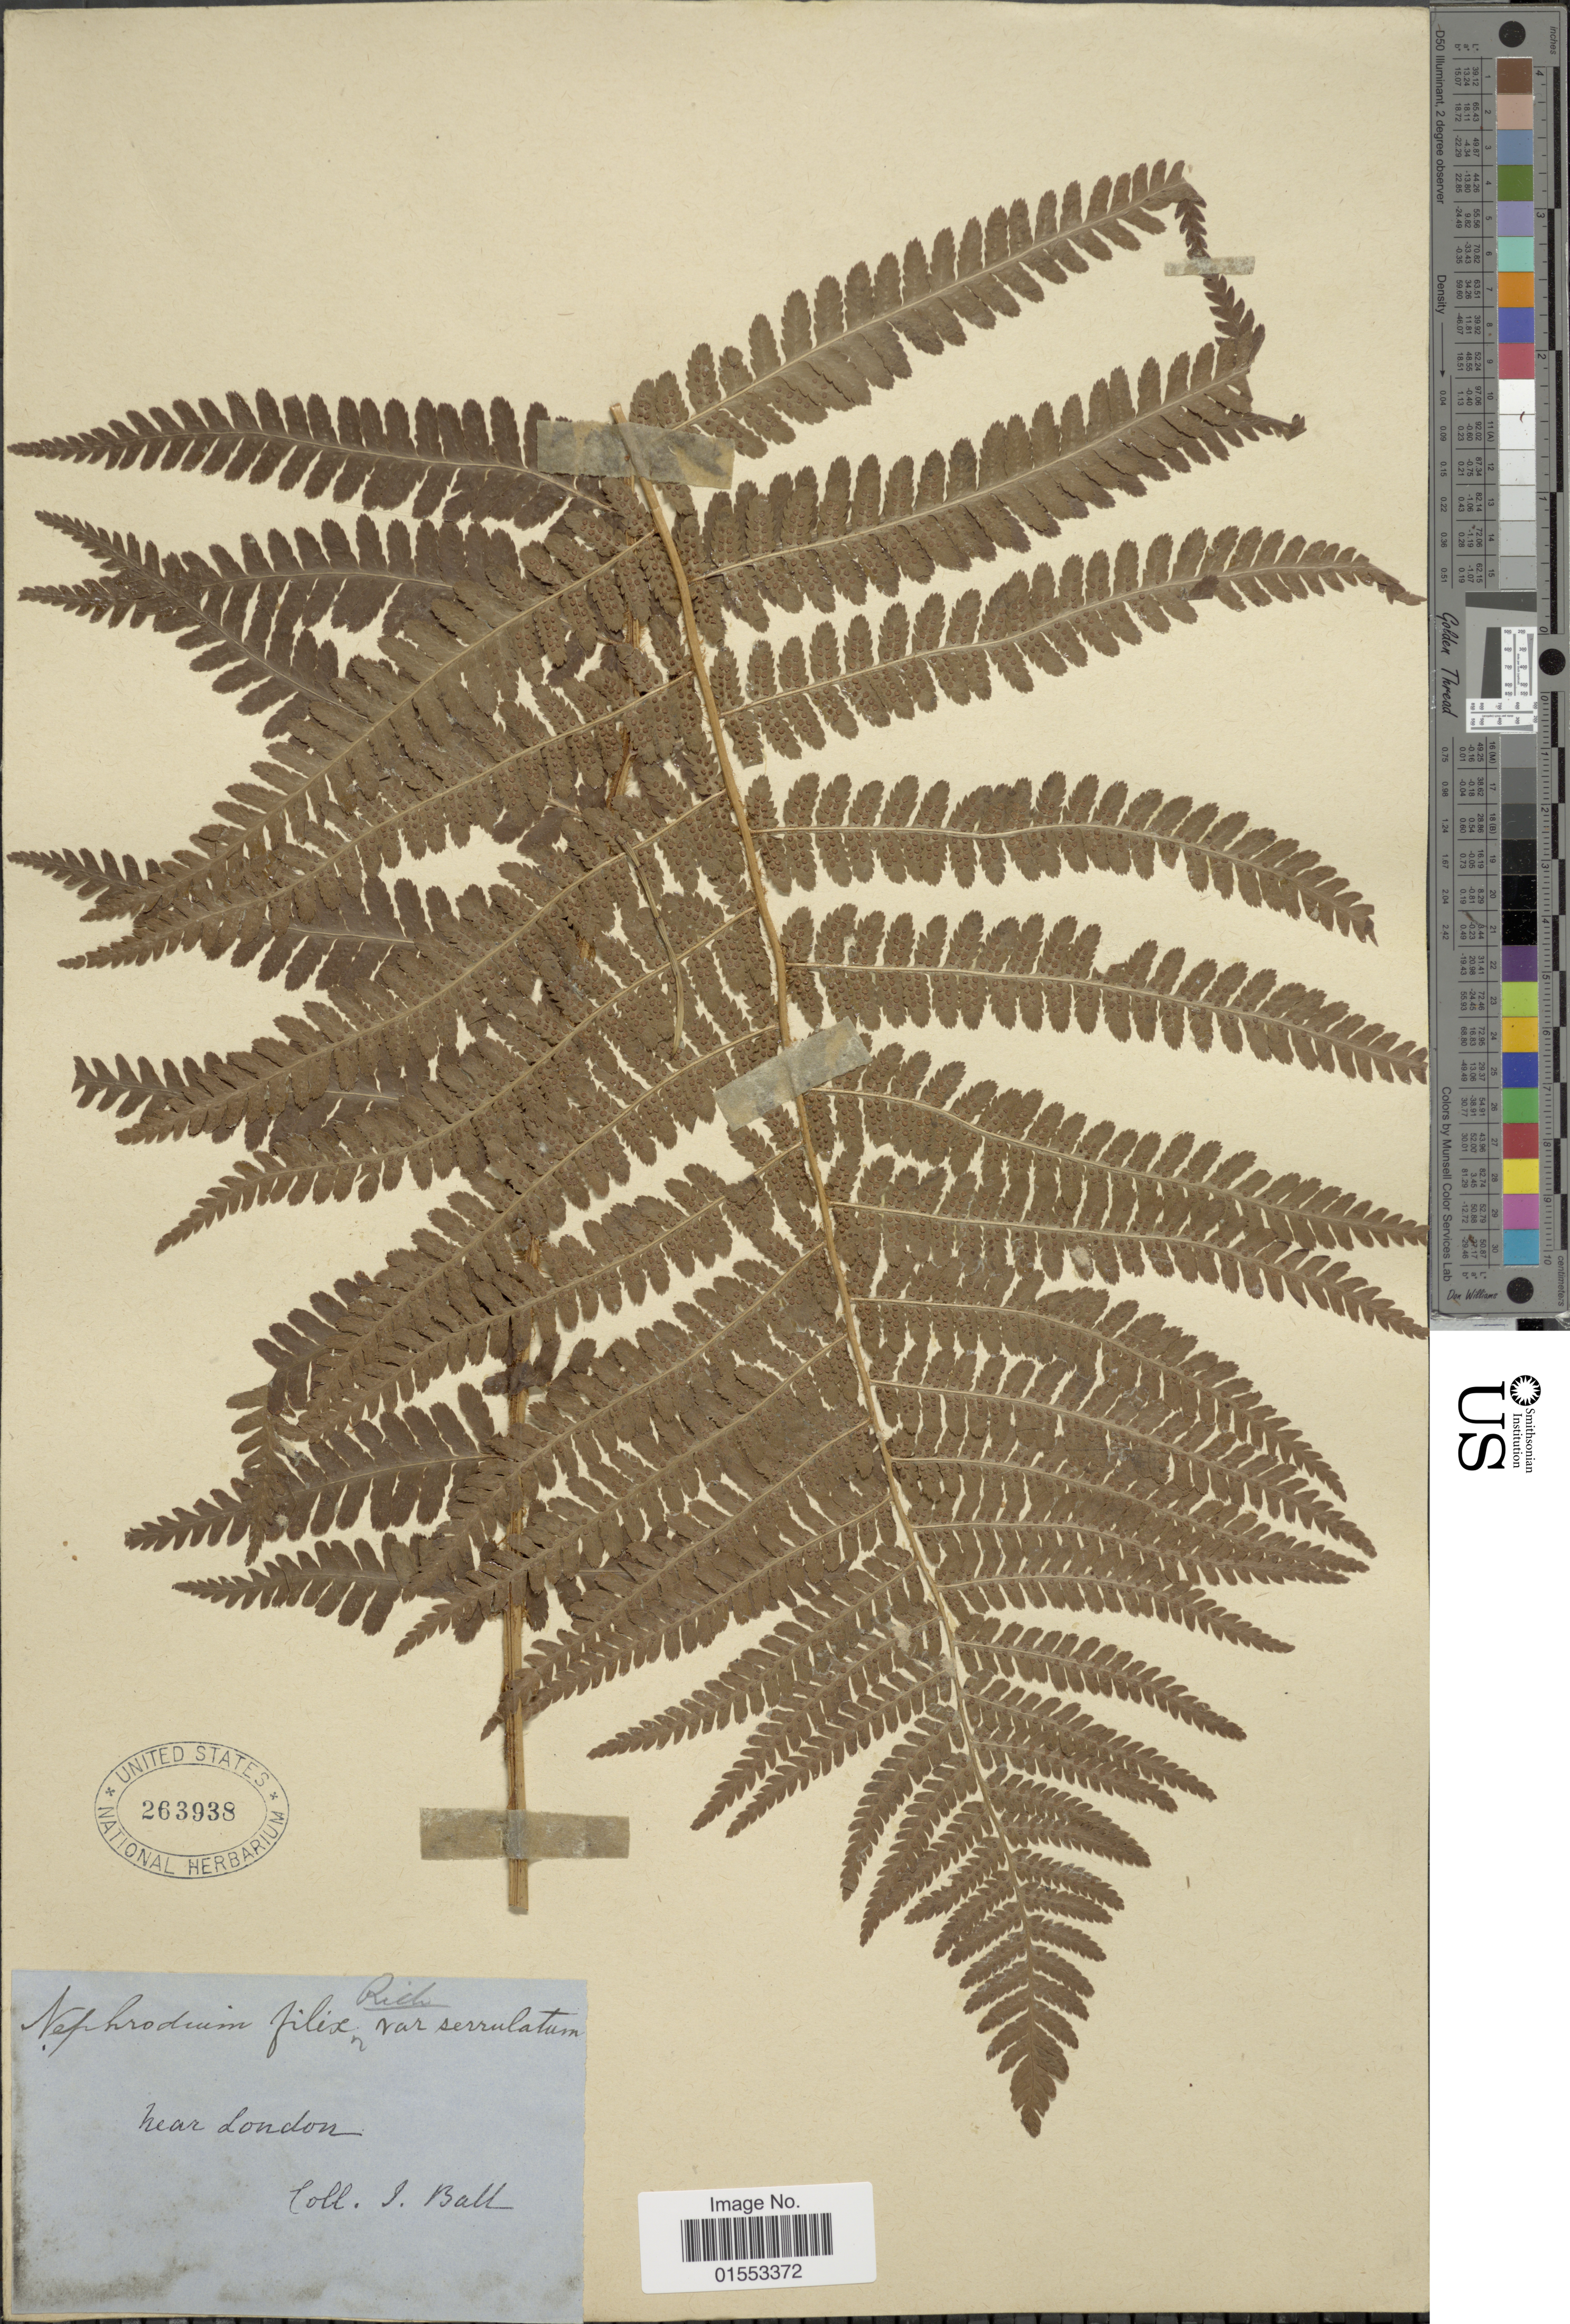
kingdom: Plantae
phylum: Tracheophyta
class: Polypodiopsida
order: Polypodiales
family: Dryopteridaceae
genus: Dryopteris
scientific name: Dryopteris filix-mas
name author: (L.) Schott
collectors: J. Ball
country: United Kingdom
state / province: England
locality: Near London.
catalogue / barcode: US 263938